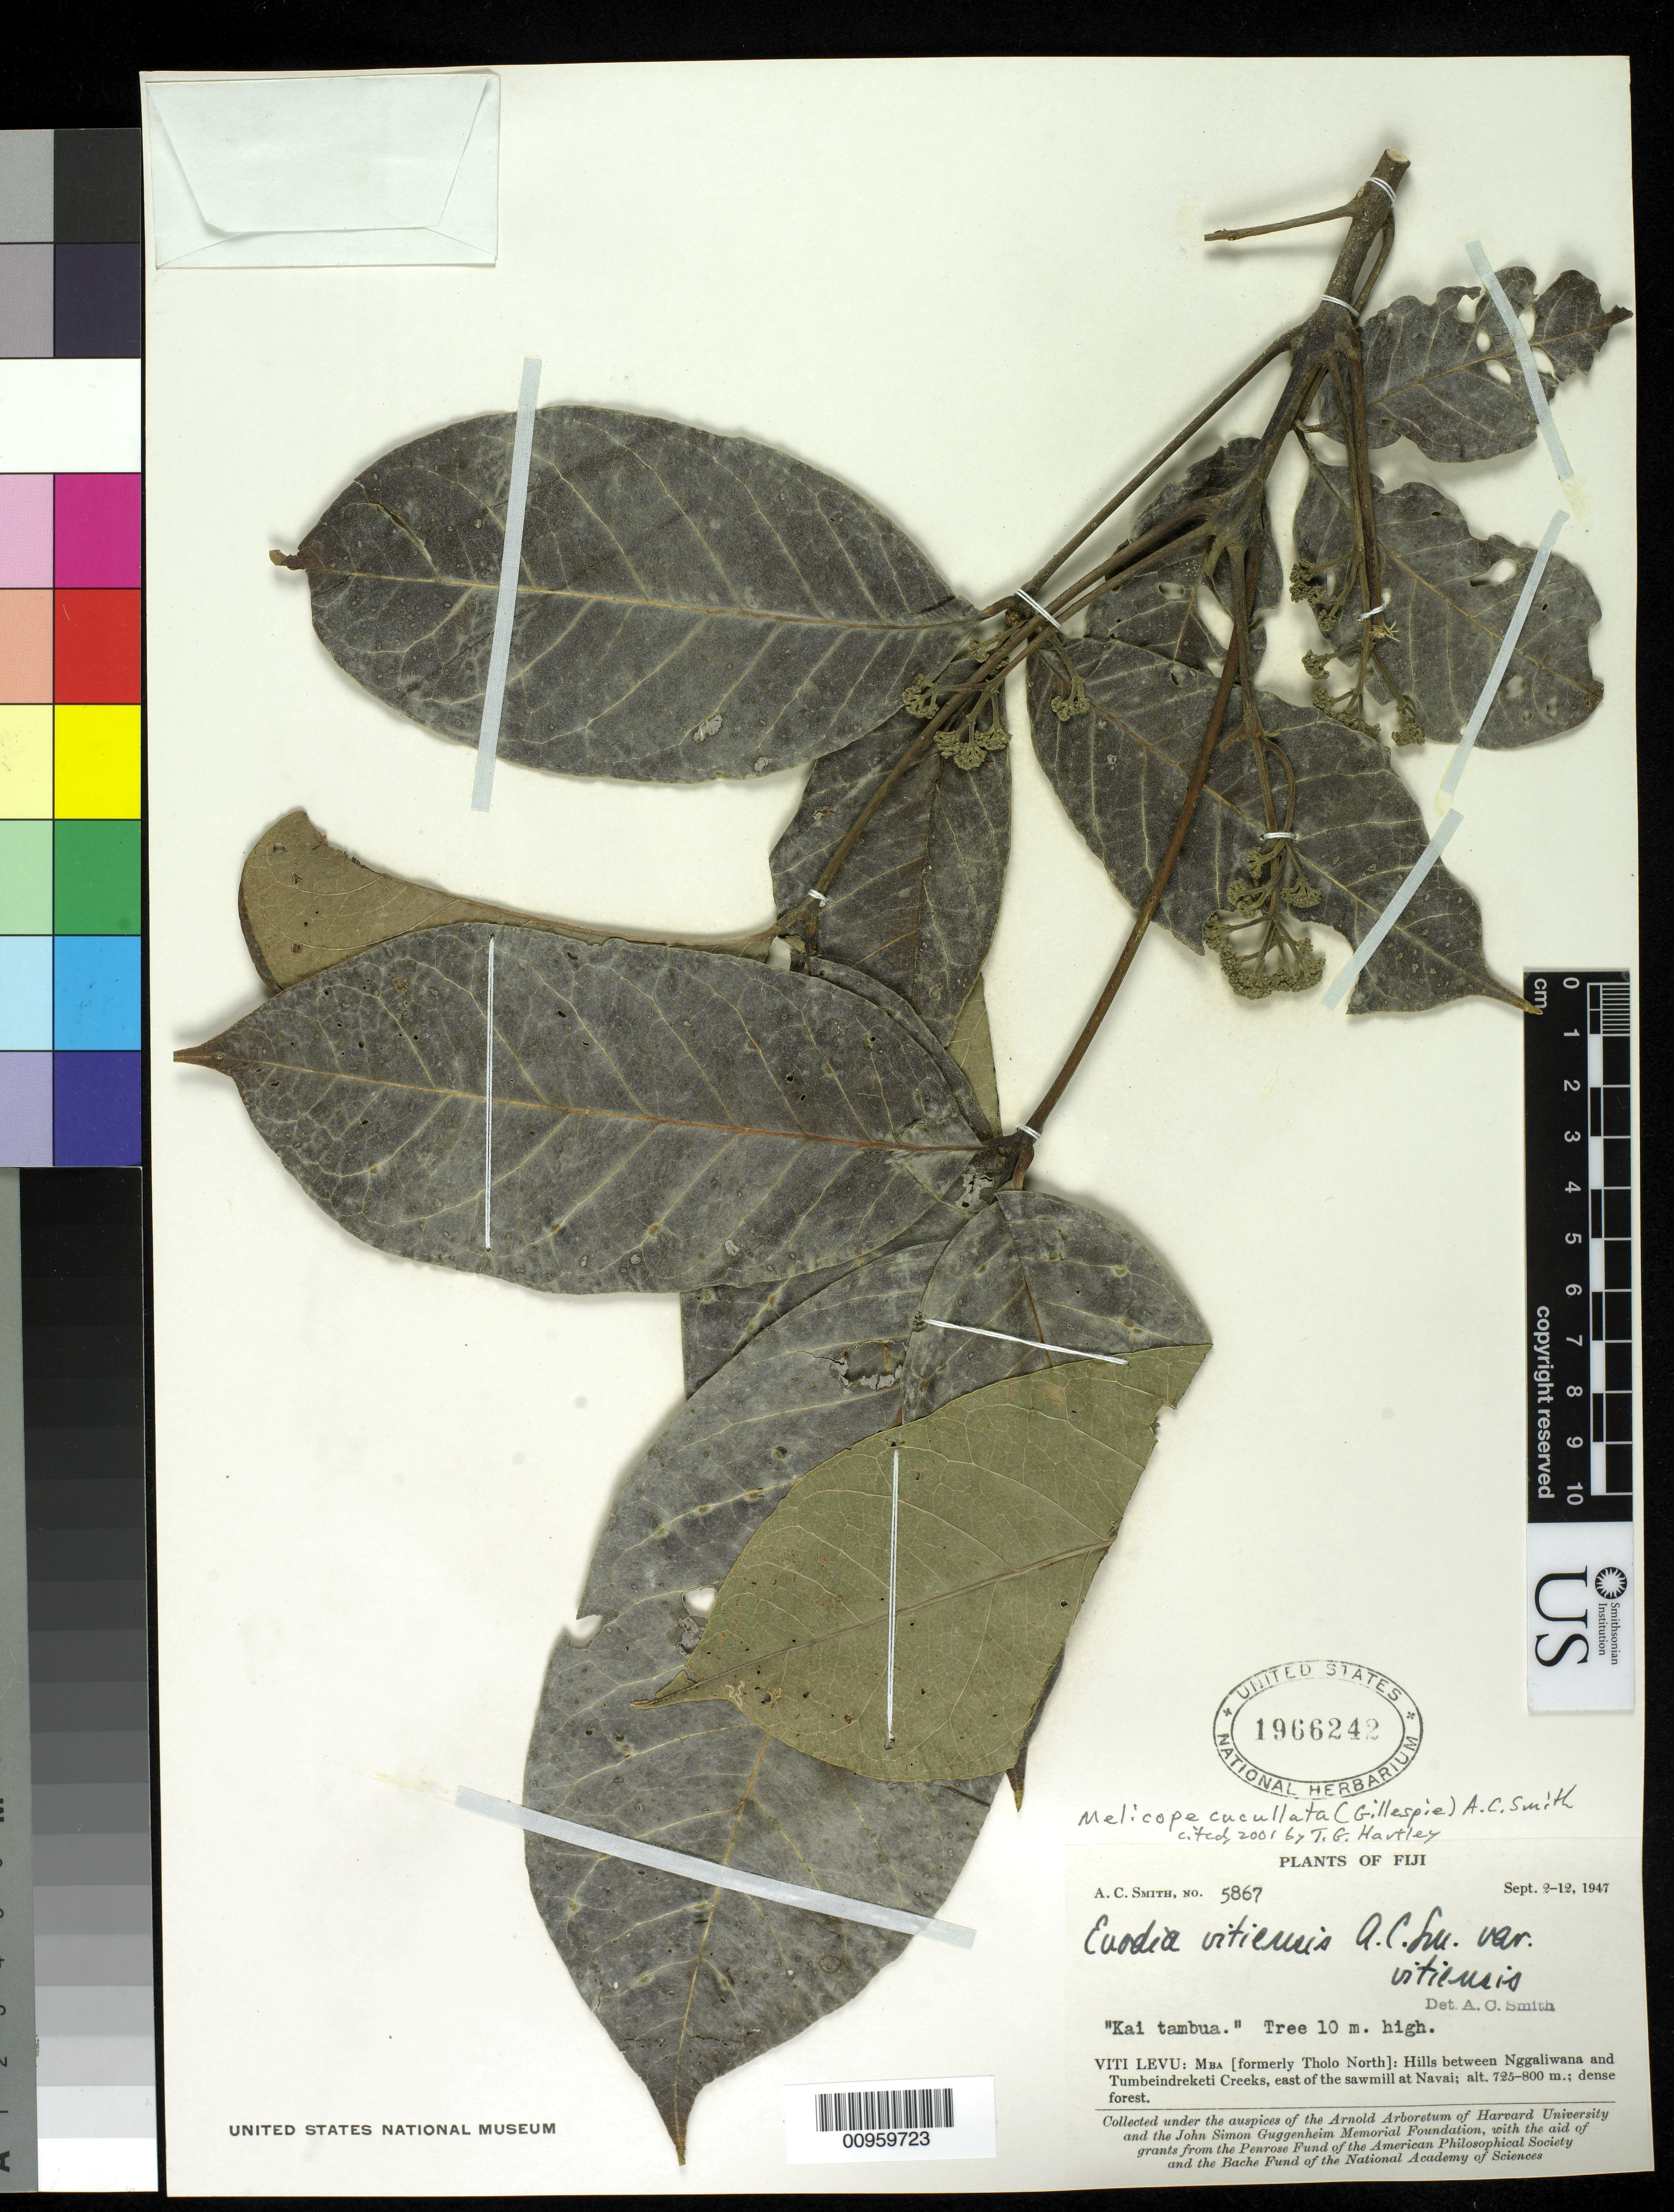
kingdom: Plantae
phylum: Tracheophyta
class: Magnoliopsida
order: Sapindales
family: Rutaceae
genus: Melicope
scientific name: Melicope cucullata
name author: (Gillespie) A.C. Sm.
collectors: R. A. Smith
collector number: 5867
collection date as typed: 02 Sep 1947 to 12 Sep 1947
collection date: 1947-09-02/1947-09-12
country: Fiji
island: Viti Levu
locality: MBA Hills between Nggaliwana and Tumbeindreketi Creeks east of the sawmill at Navai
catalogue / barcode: US 1966242